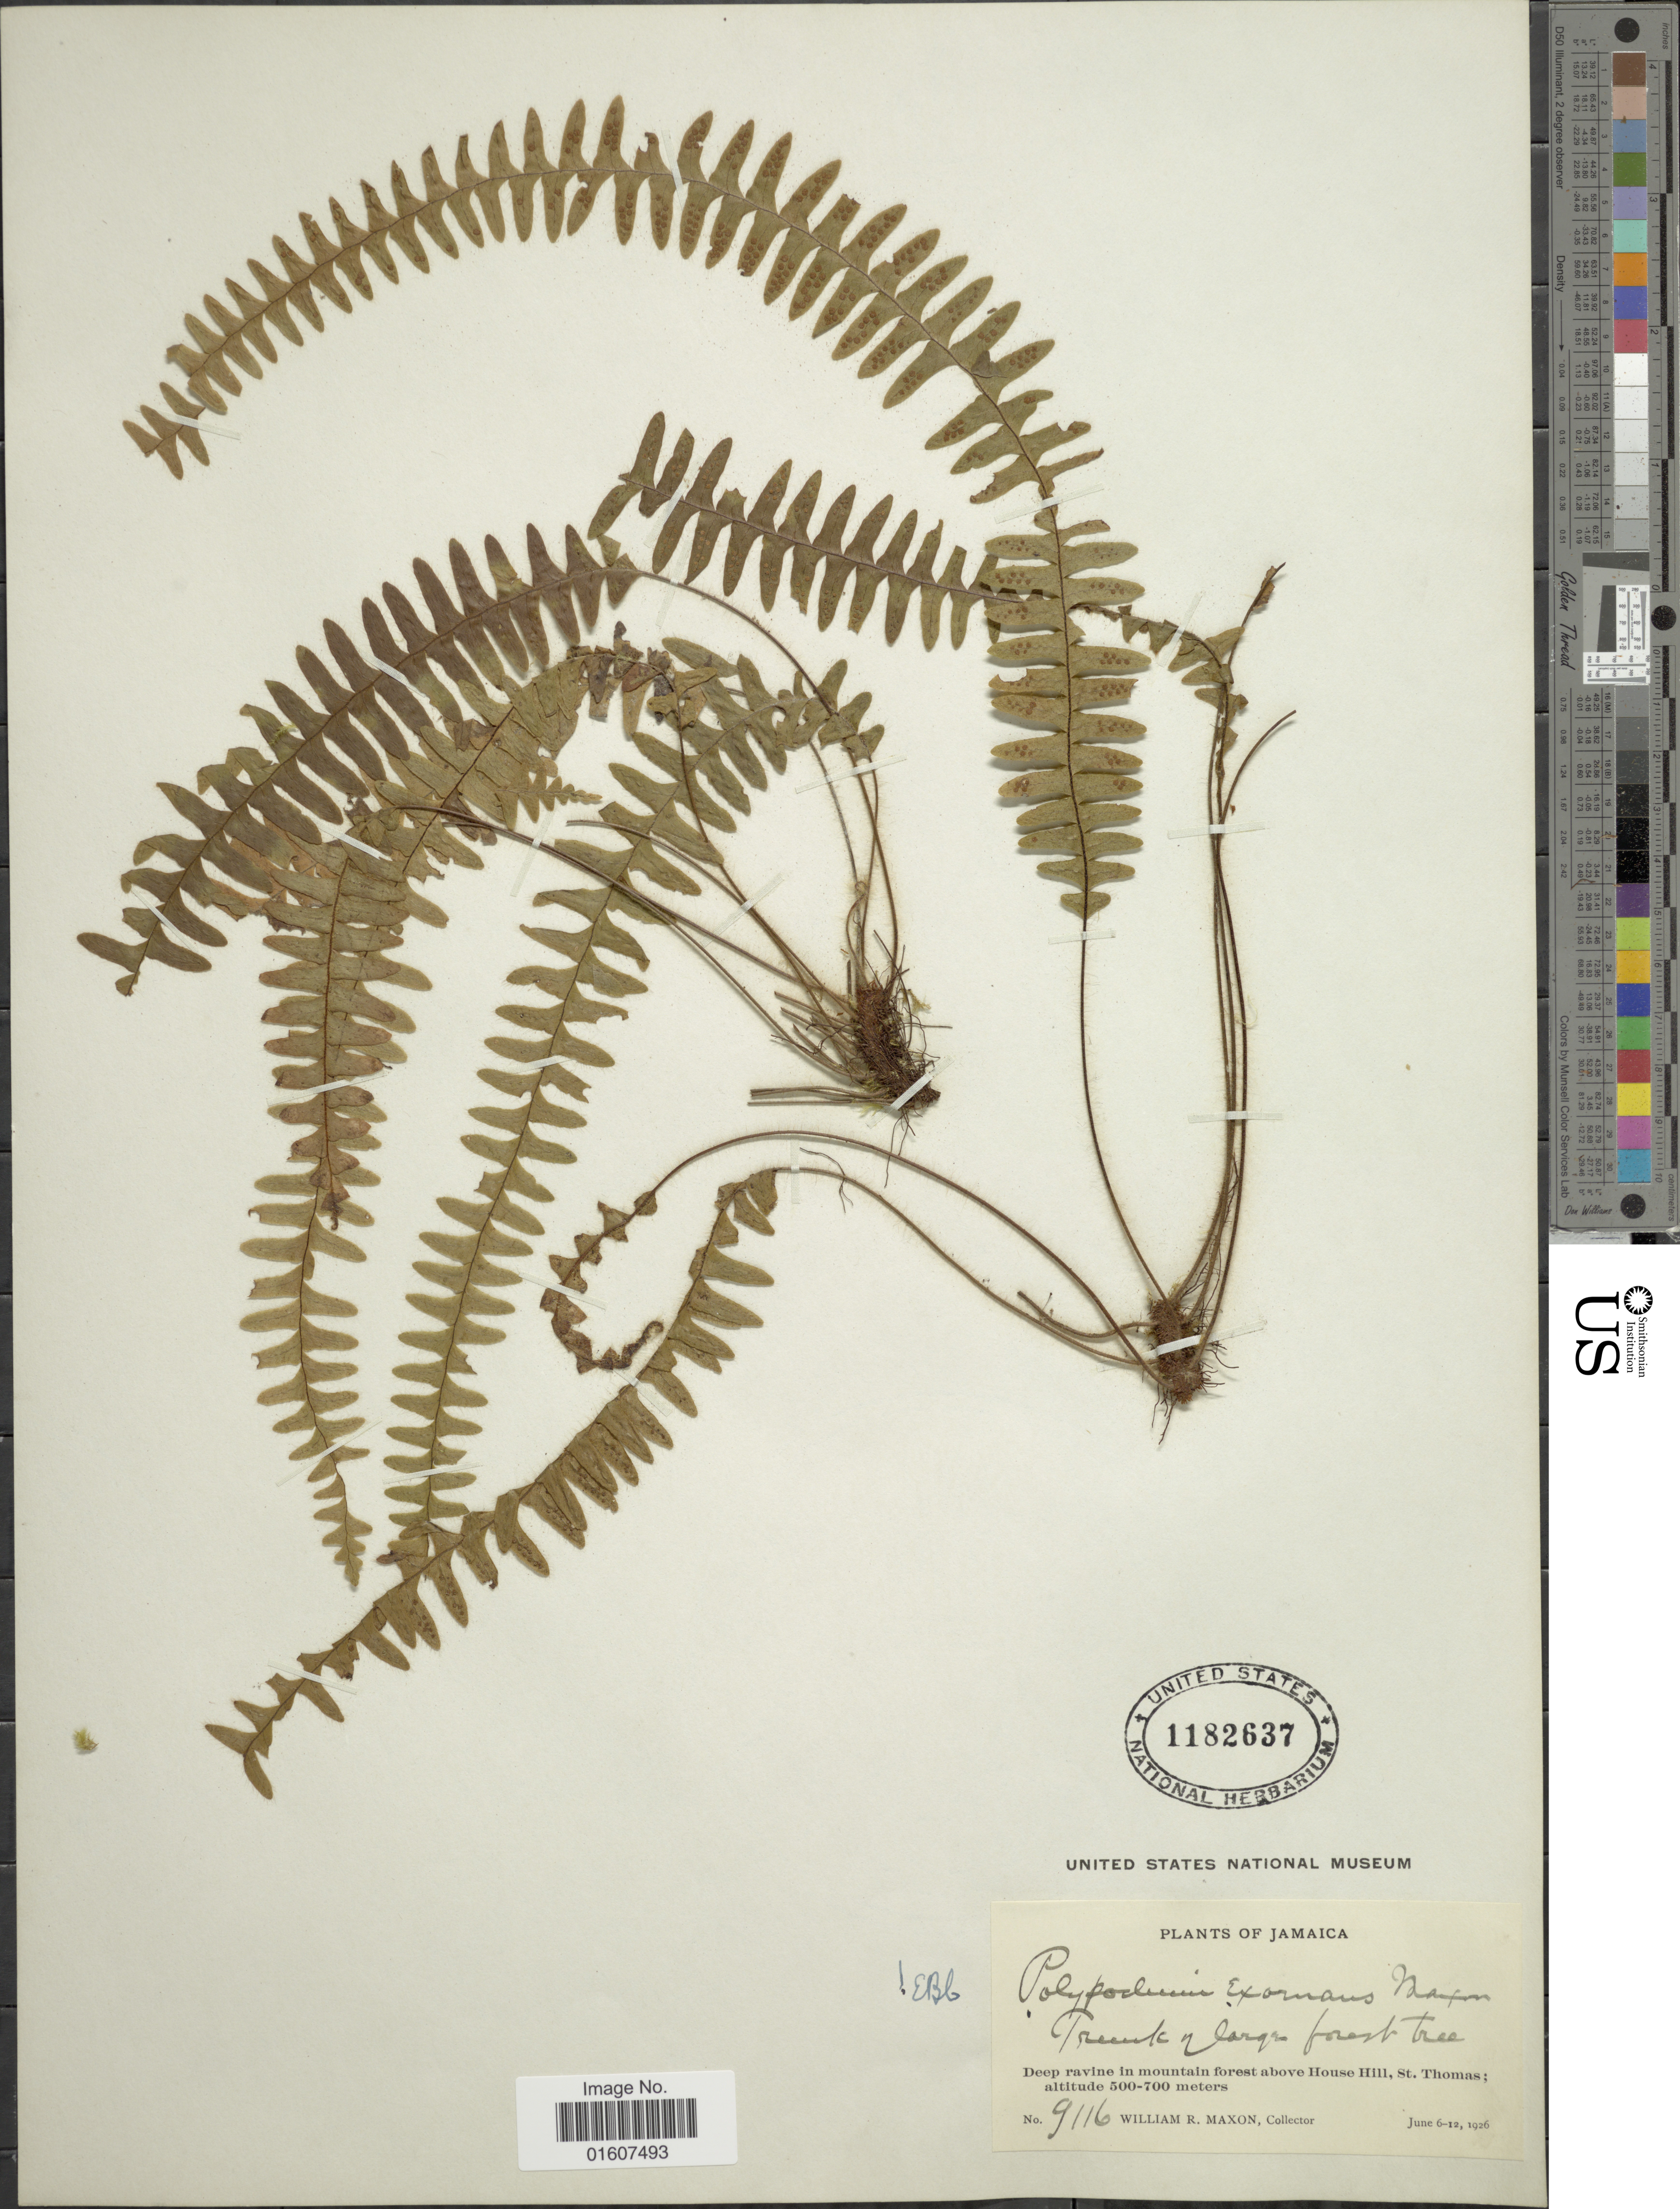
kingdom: Plantae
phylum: Tracheophyta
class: Polypodiopsida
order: Polypodiales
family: Polypodiaceae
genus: Terpsichore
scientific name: Terpsichore exornans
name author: (Maxon) A.R. Sm.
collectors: W. R. Maxon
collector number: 9116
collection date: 1926-06-06/1926-06-12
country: Jamaica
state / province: Saint Thomas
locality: Deep ravine in mountain forest abov House Hill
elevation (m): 500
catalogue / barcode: US 1182637